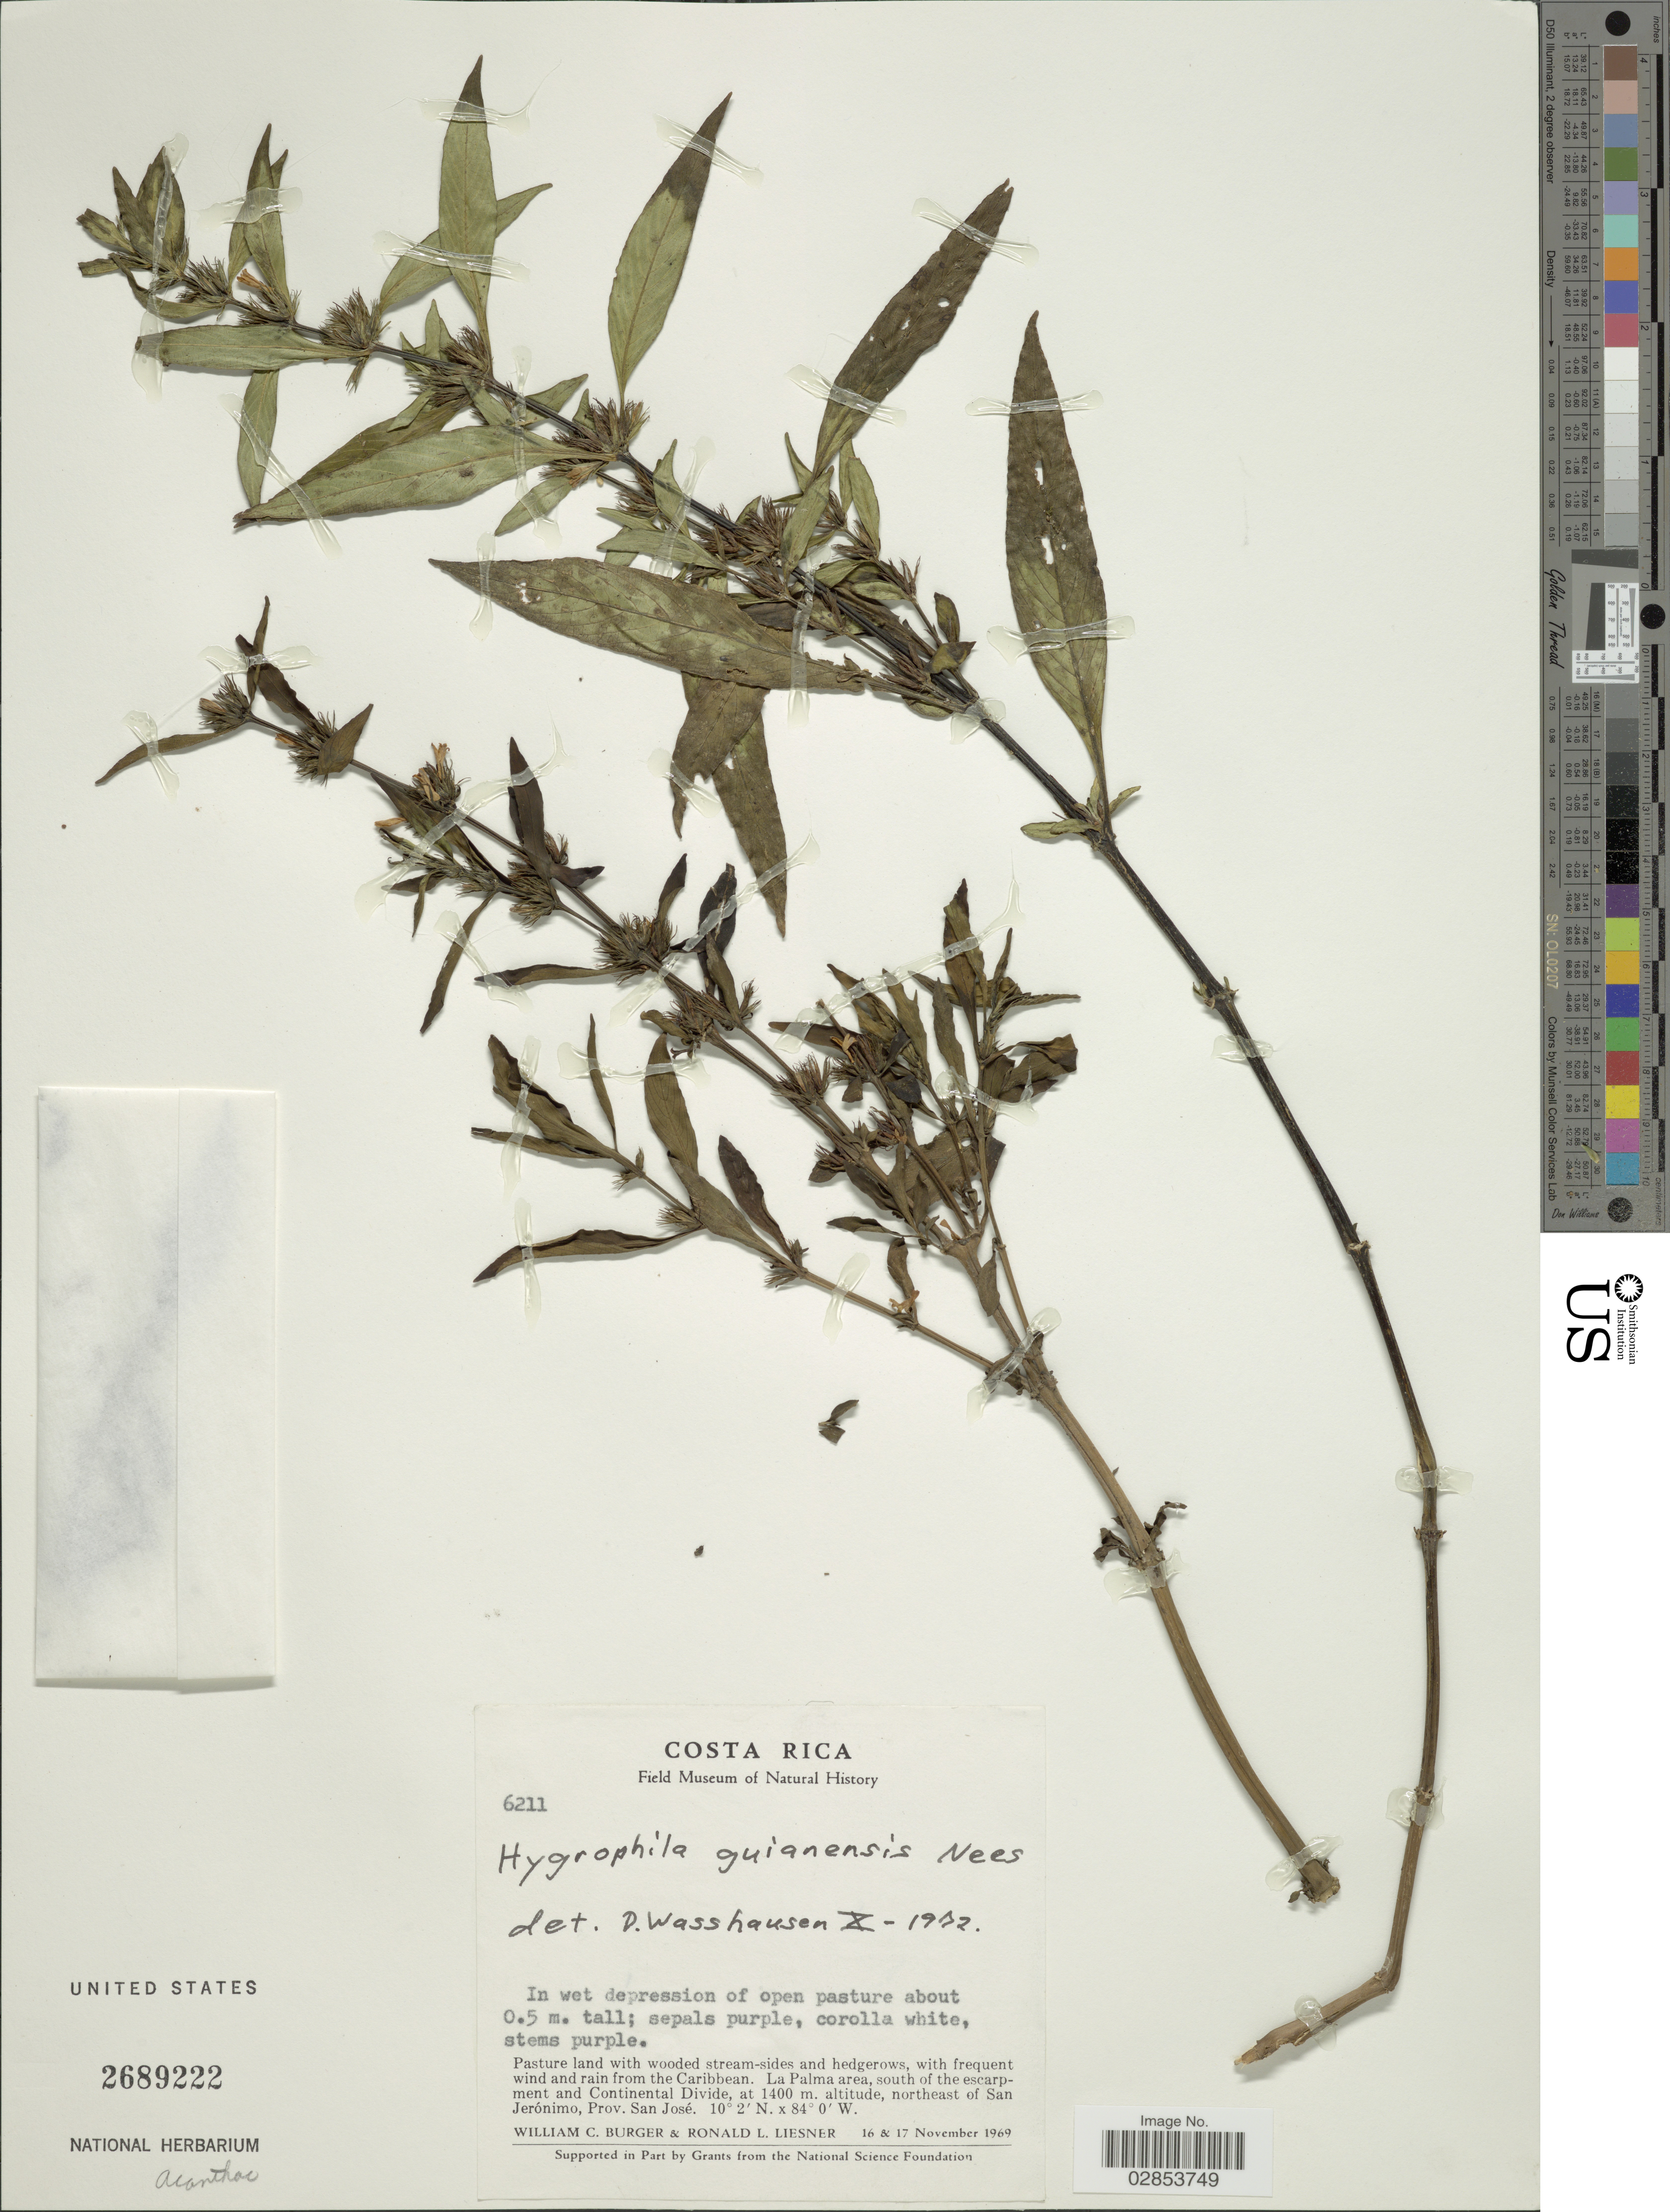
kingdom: Plantae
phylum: Tracheophyta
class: Magnoliopsida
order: Lamiales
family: Acanthaceae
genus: Hygrophila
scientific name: Hygrophila costata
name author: Nees & T. Nees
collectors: W. Burger & R. L. Liesner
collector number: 6211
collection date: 1969-11-16/1969-11-17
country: Costa Rica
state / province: San José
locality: La Palma area, south of the escarpment and Continental Divide, northeast of San Jerónimo, Prov. San José.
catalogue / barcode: US 2689222